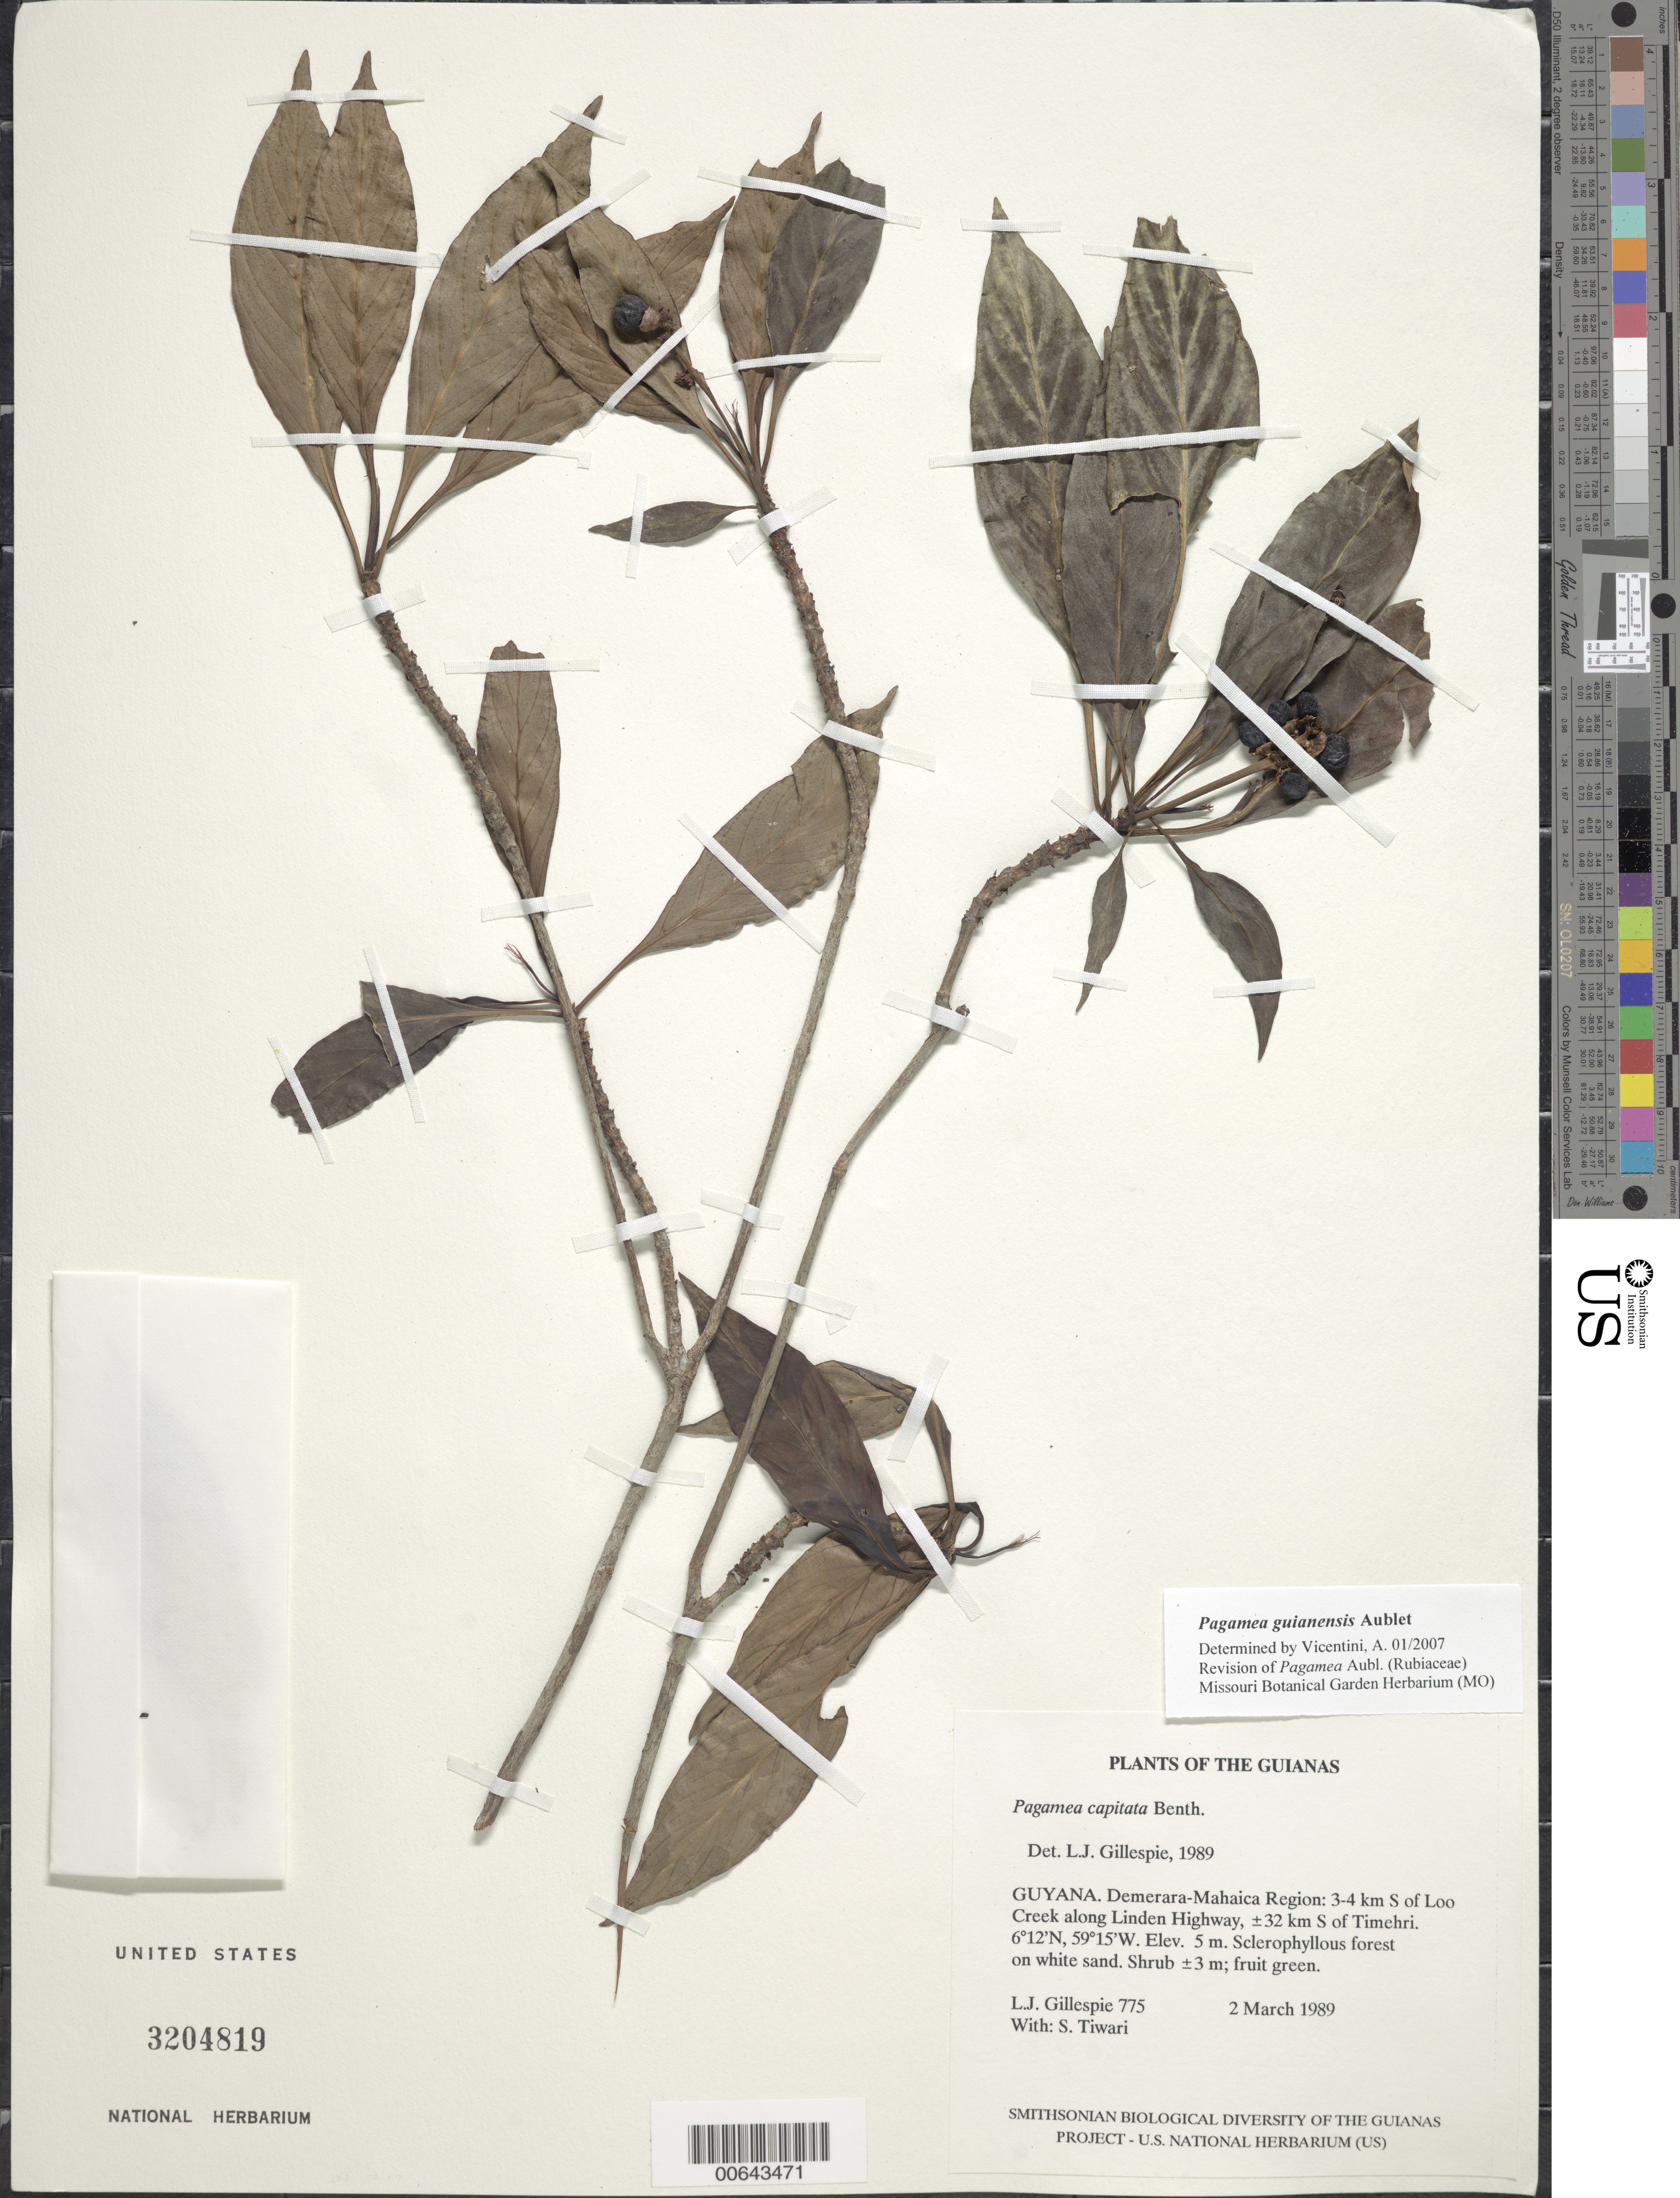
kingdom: Plantae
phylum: Tracheophyta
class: Magnoliopsida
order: Gentianales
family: Rubiaceae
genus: Pagamea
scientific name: Pagamea capitata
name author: Benth.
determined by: Gillespie, L. J.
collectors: L. J. Gillespie & S. Tiwari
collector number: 775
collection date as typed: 2 March 1989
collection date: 1989-03-02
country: Guyana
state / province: Demerara-Mahaica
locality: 3-4 km S of Loo Creek along Linden Highway, ±32 km S of Timehri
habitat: Sclerophyllous forest on white sand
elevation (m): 5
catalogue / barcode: US 3204819